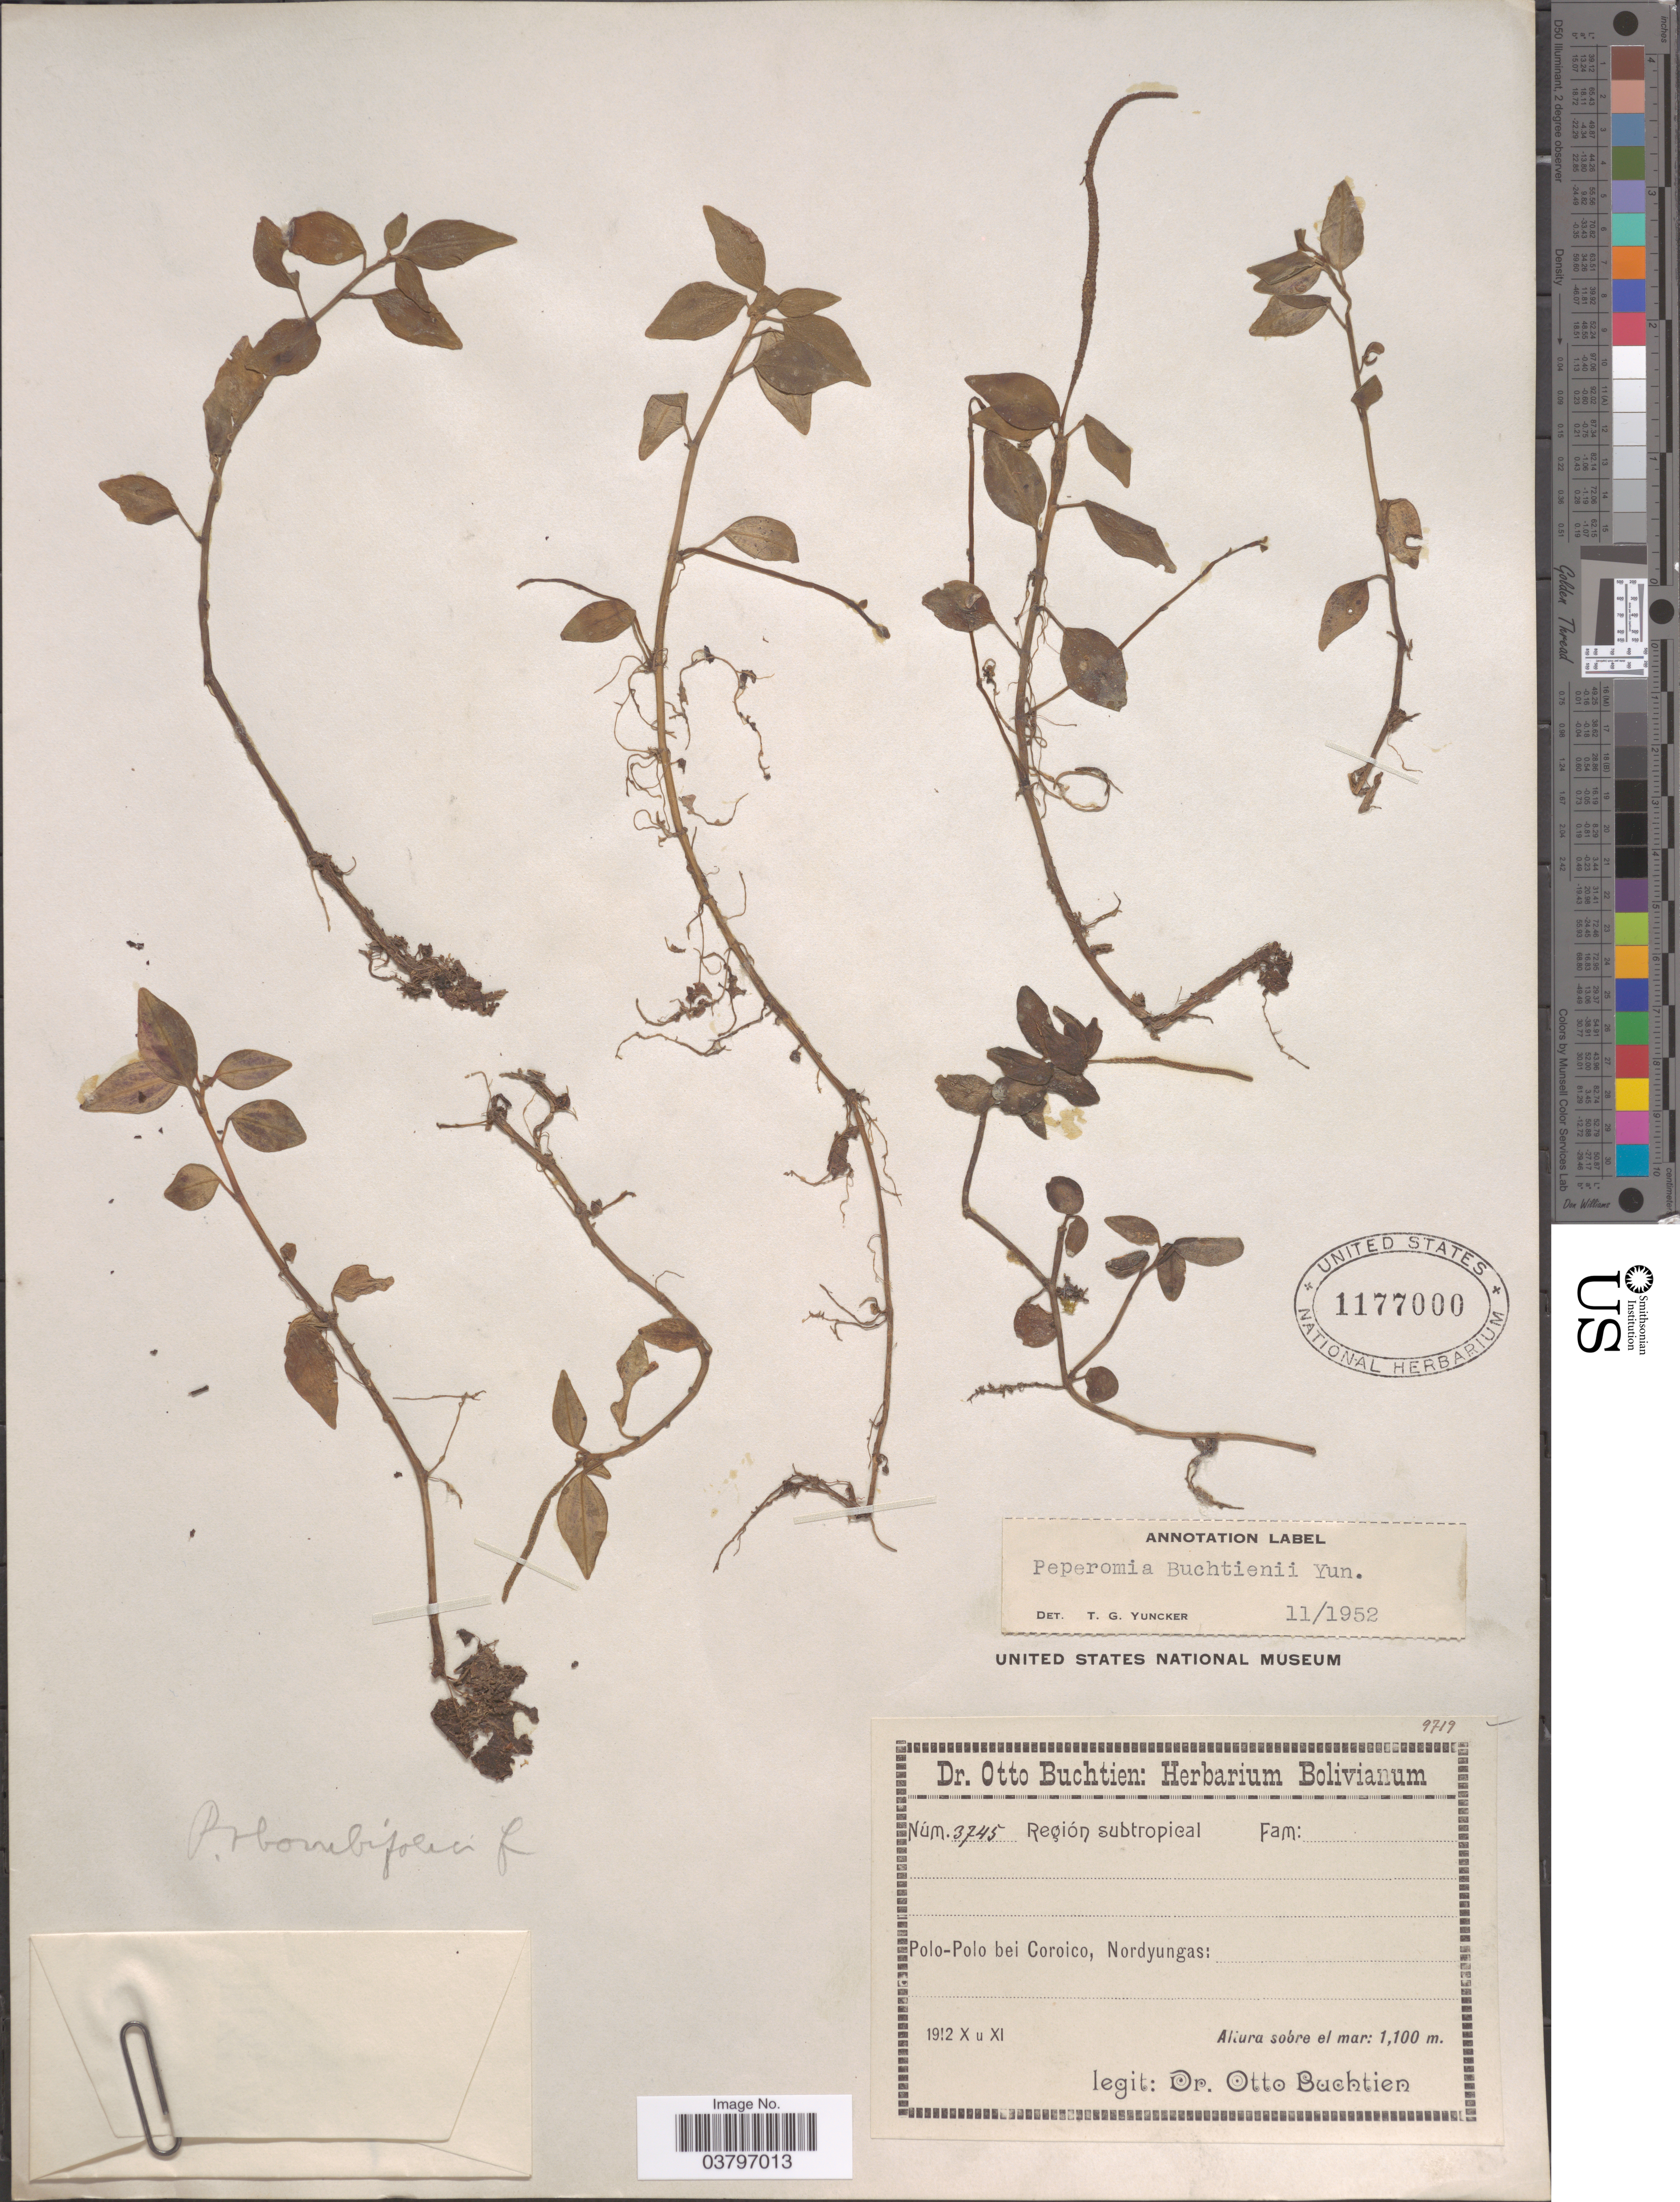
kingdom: Plantae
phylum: Tracheophyta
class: Magnoliopsida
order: Piperales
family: Piperaceae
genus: Peperomia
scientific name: Peperomia buchtienii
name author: Yunck.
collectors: O. Buchtien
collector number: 3745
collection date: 1912-10/1912-11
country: Bolivia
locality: Región subtropical. Polo-Polo bei Coroico, Nordyungas.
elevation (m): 1100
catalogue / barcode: US 1177000